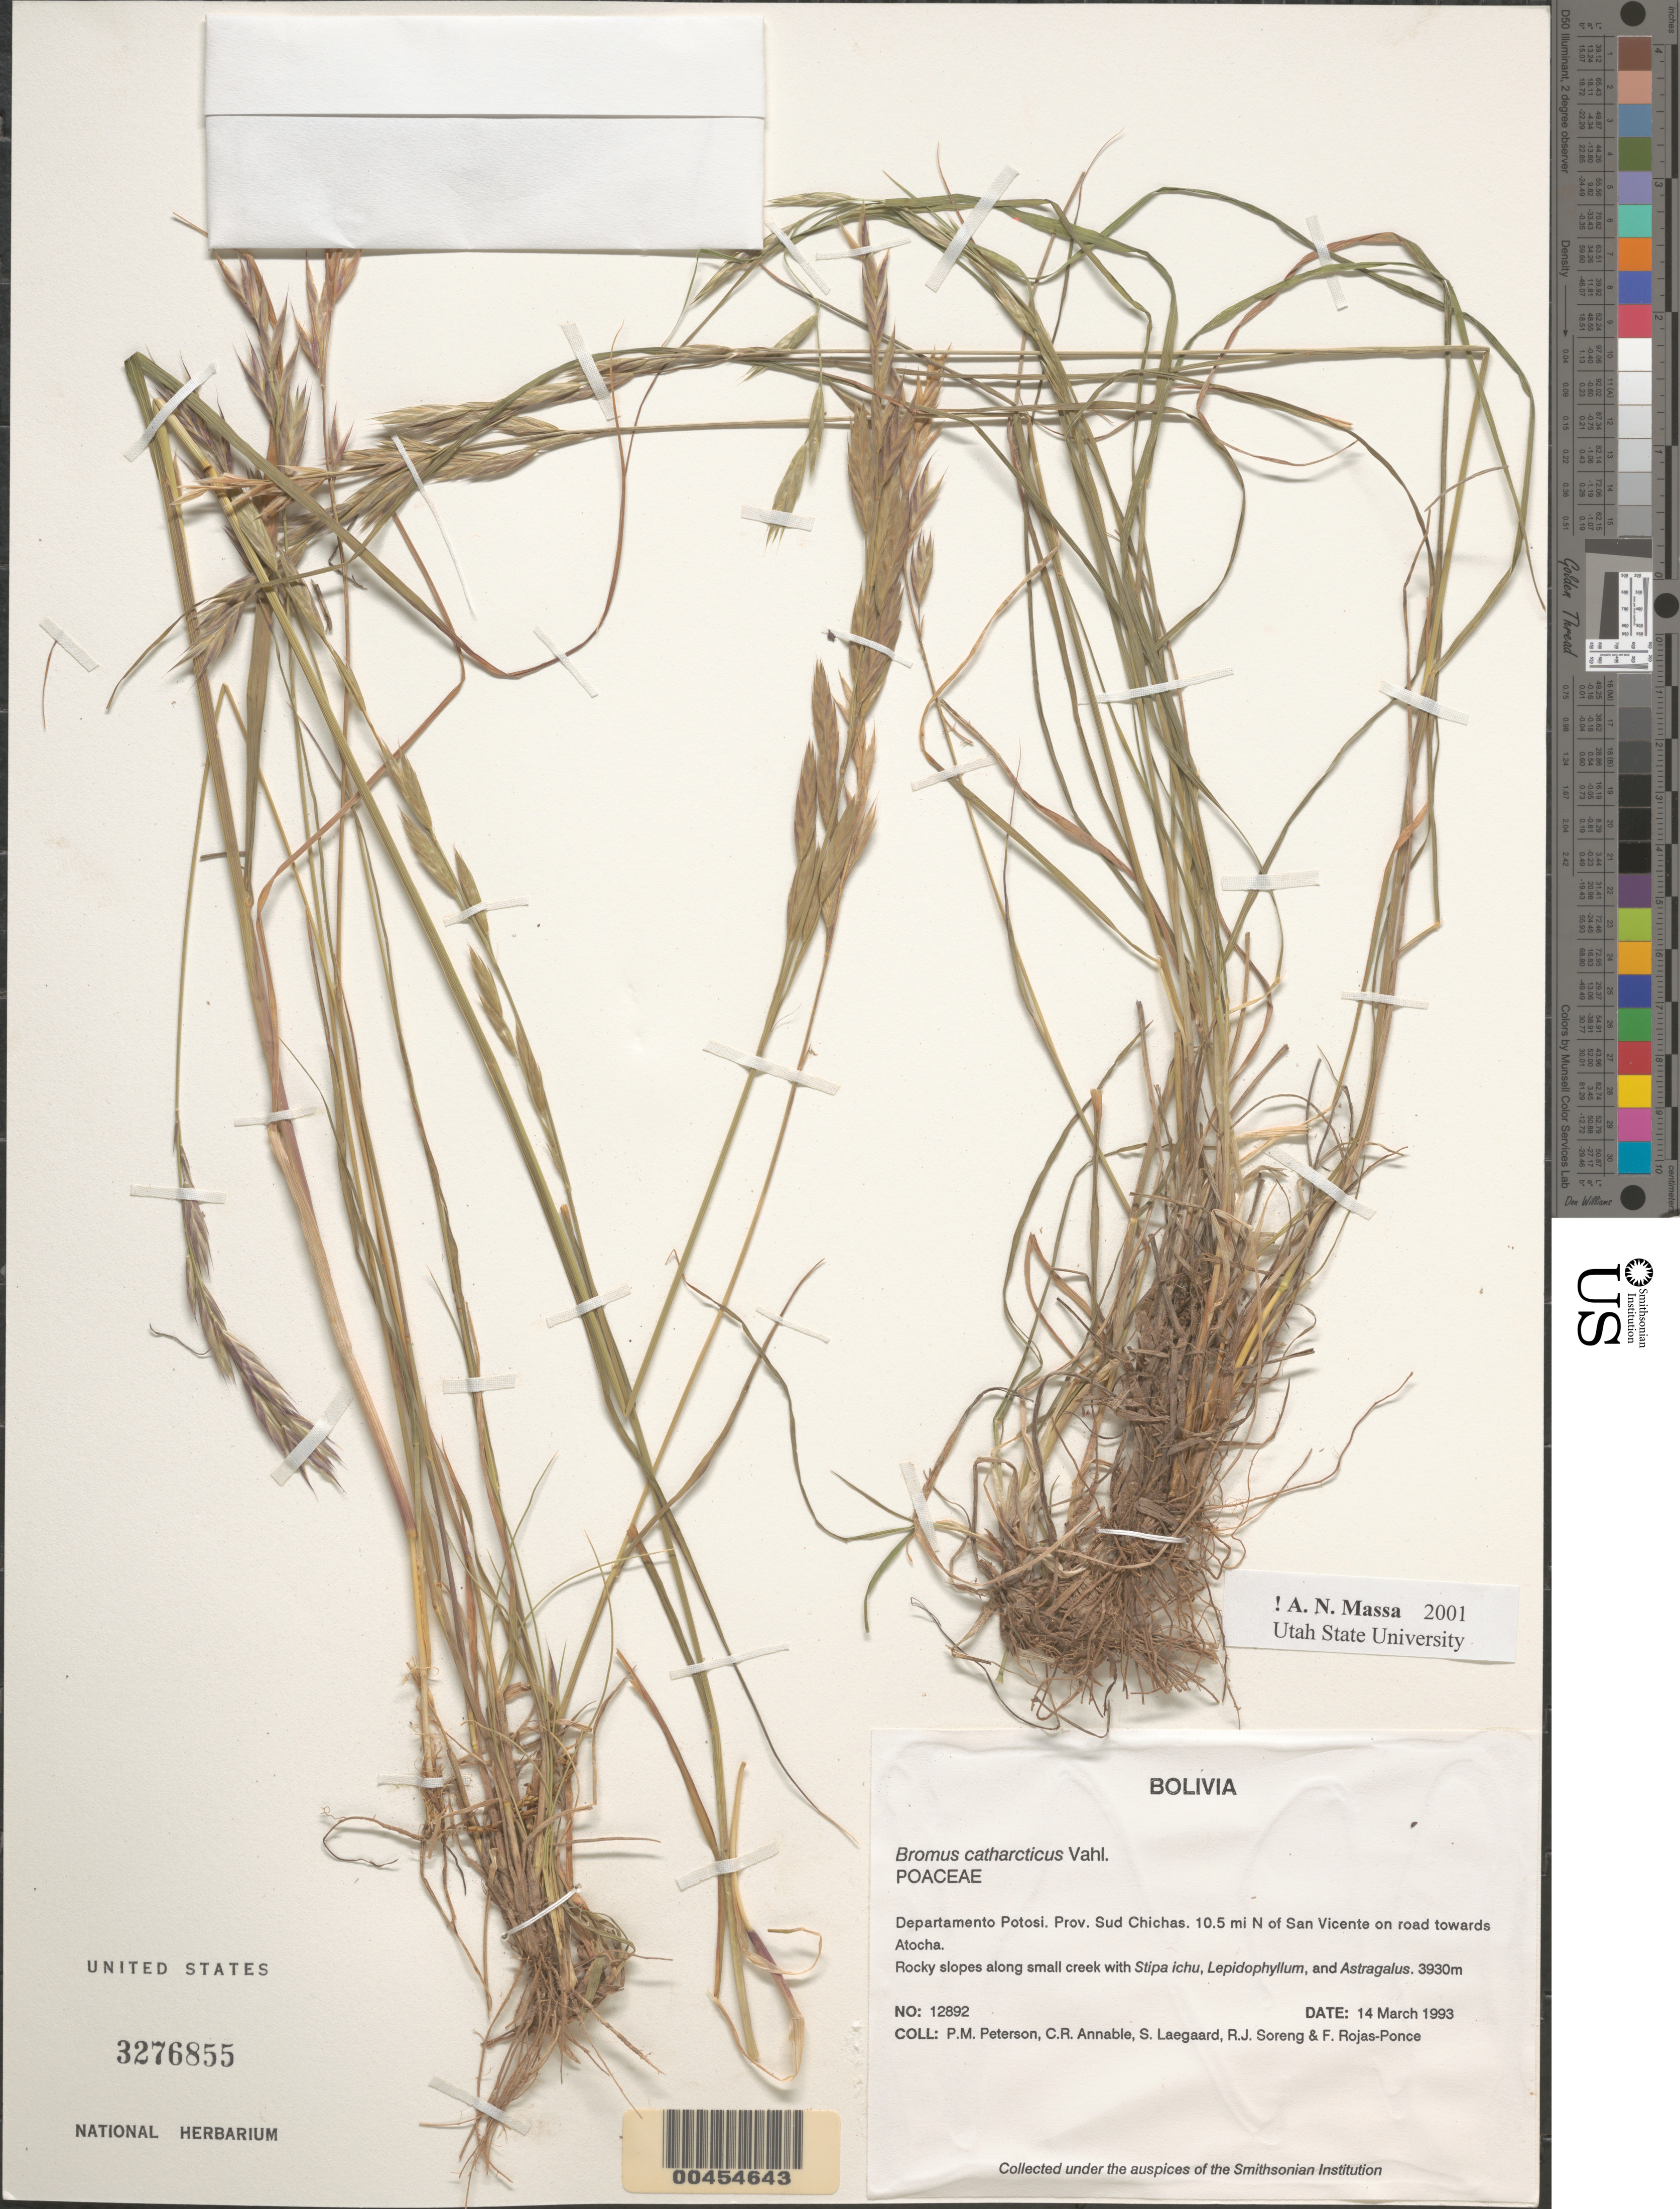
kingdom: Plantae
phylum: Tracheophyta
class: Magnoliopsida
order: Laurales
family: Lauraceae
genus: Endiandra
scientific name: Endiandra latifolia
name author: Kosterm.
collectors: P. M. Peterson, C. R. Annable, S. Lægaard, R. J. Soreng & F. Rojas-Ponce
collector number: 12892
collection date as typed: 14 Mar 1993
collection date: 1993-03-14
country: Bolivia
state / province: Potosí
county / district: Sud Chichas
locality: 10.5 mi N of San Vicente on road towards Atocha.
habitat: Rocky slopes along small creek with Stipa ichu, Lepidophyllum, and Astragalus.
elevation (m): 3930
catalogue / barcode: US 3276855